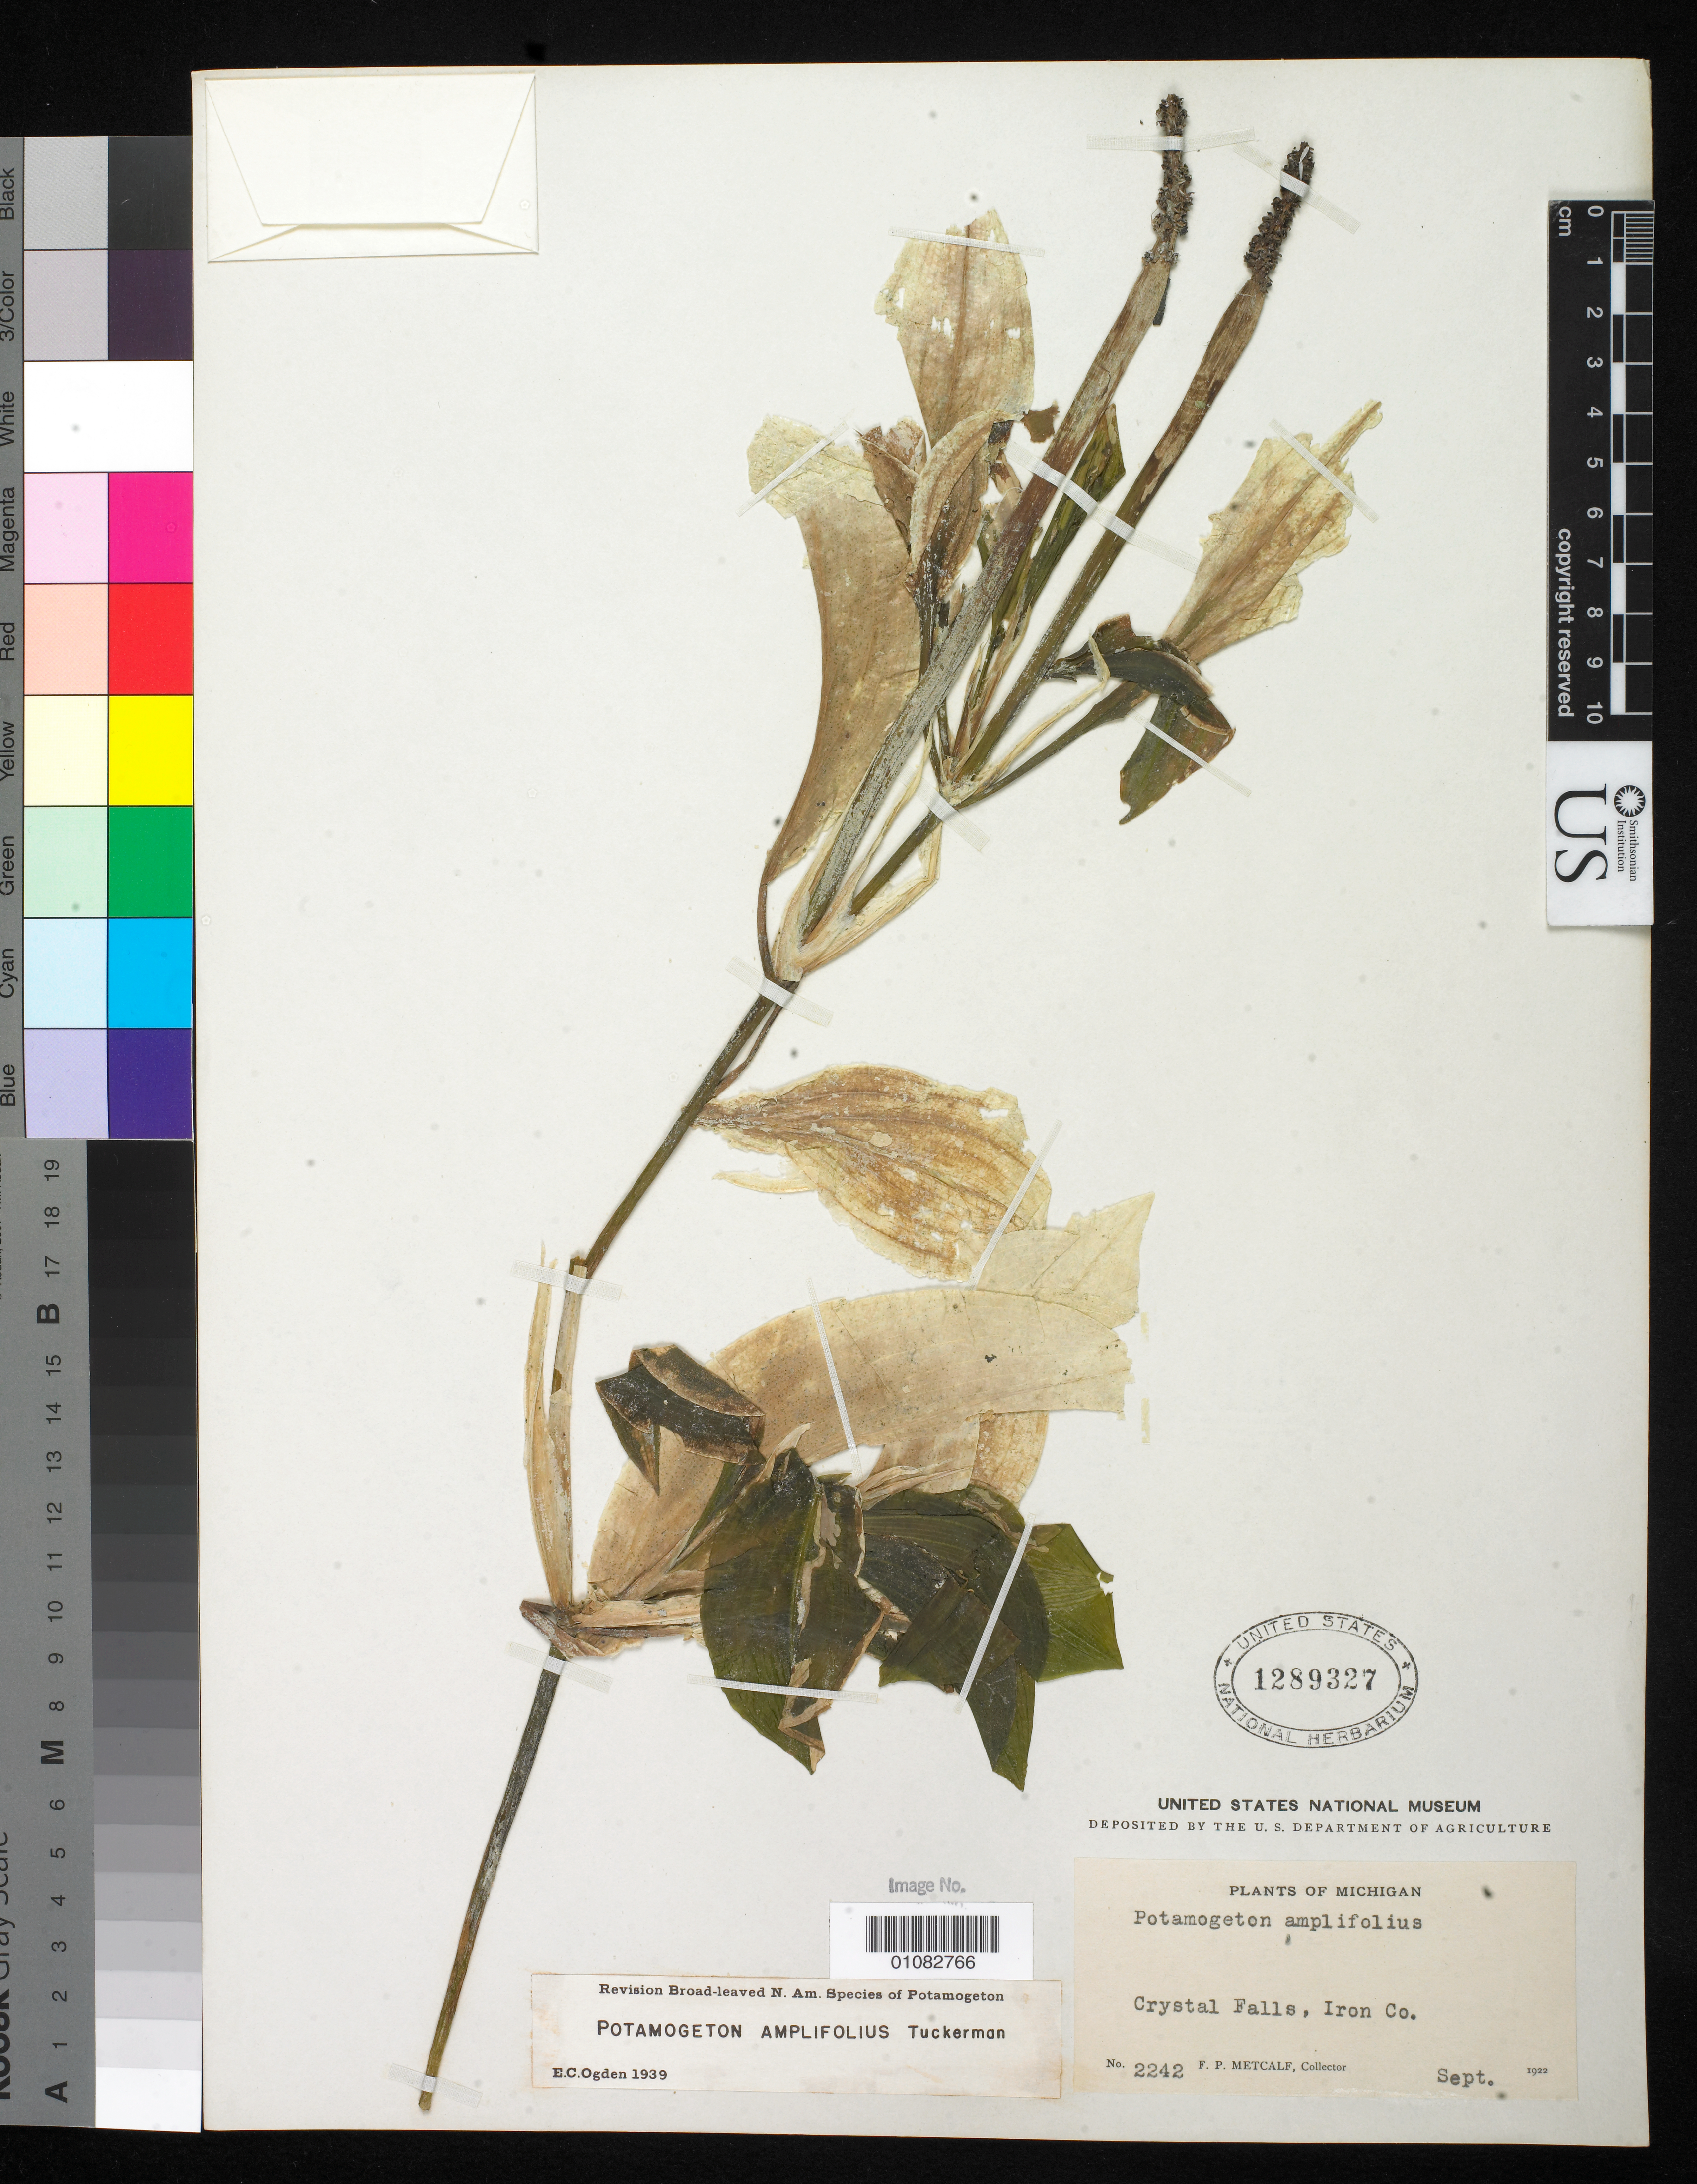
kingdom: Plantae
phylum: Tracheophyta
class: Liliopsida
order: Alismatales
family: Potamogetonaceae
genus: Potamogeton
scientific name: Potamogeton amplifolius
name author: Tuckerm.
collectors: F. P. Metcalf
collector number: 2242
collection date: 1922-09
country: United States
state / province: Michigan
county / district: Iron County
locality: Crystal Falls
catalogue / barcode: US 1289327